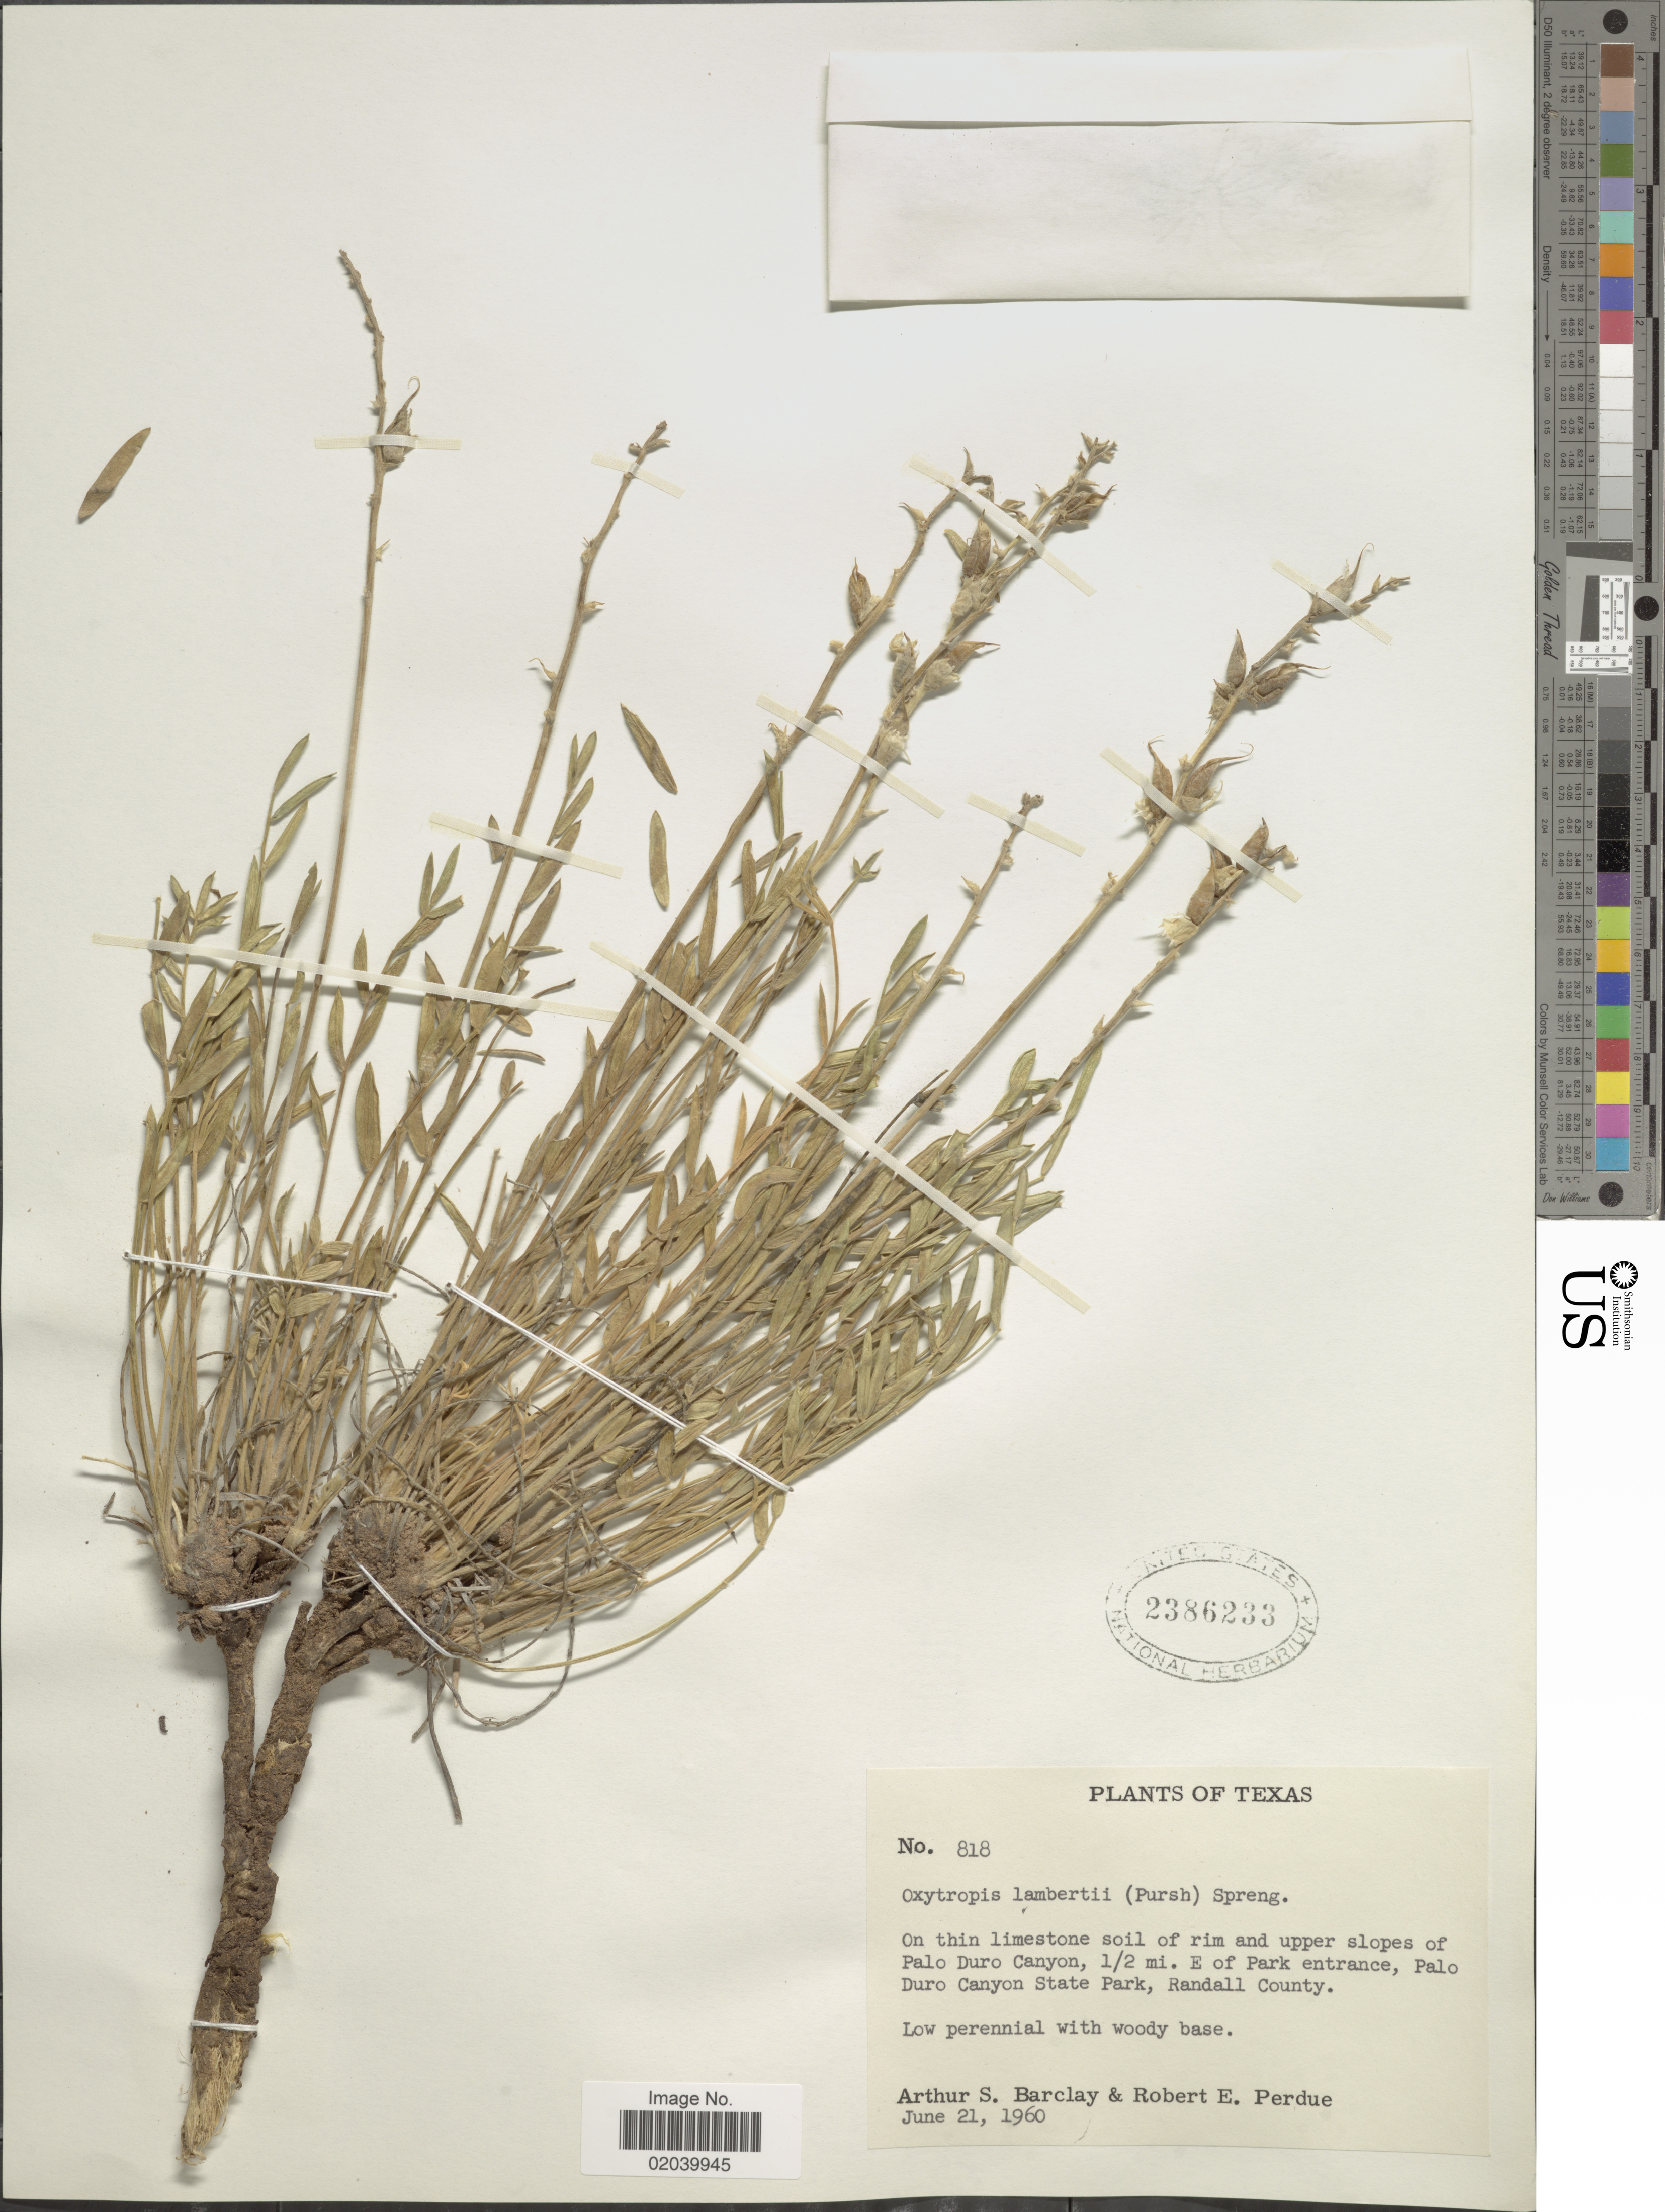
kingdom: Plantae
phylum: Tracheophyta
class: Magnoliopsida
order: Fabales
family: Fabaceae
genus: Oxytropis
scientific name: Oxytropis lambertii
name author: Pursh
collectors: A. S. Barclay & R. E. Perdue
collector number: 818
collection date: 1960-06-21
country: United States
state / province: Texas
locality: Upper slopes of Palo Duro Canyon, 1/2 mi. E of Park entrance, Palo Duro Canyon State Park, Randall County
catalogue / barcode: US 2386233